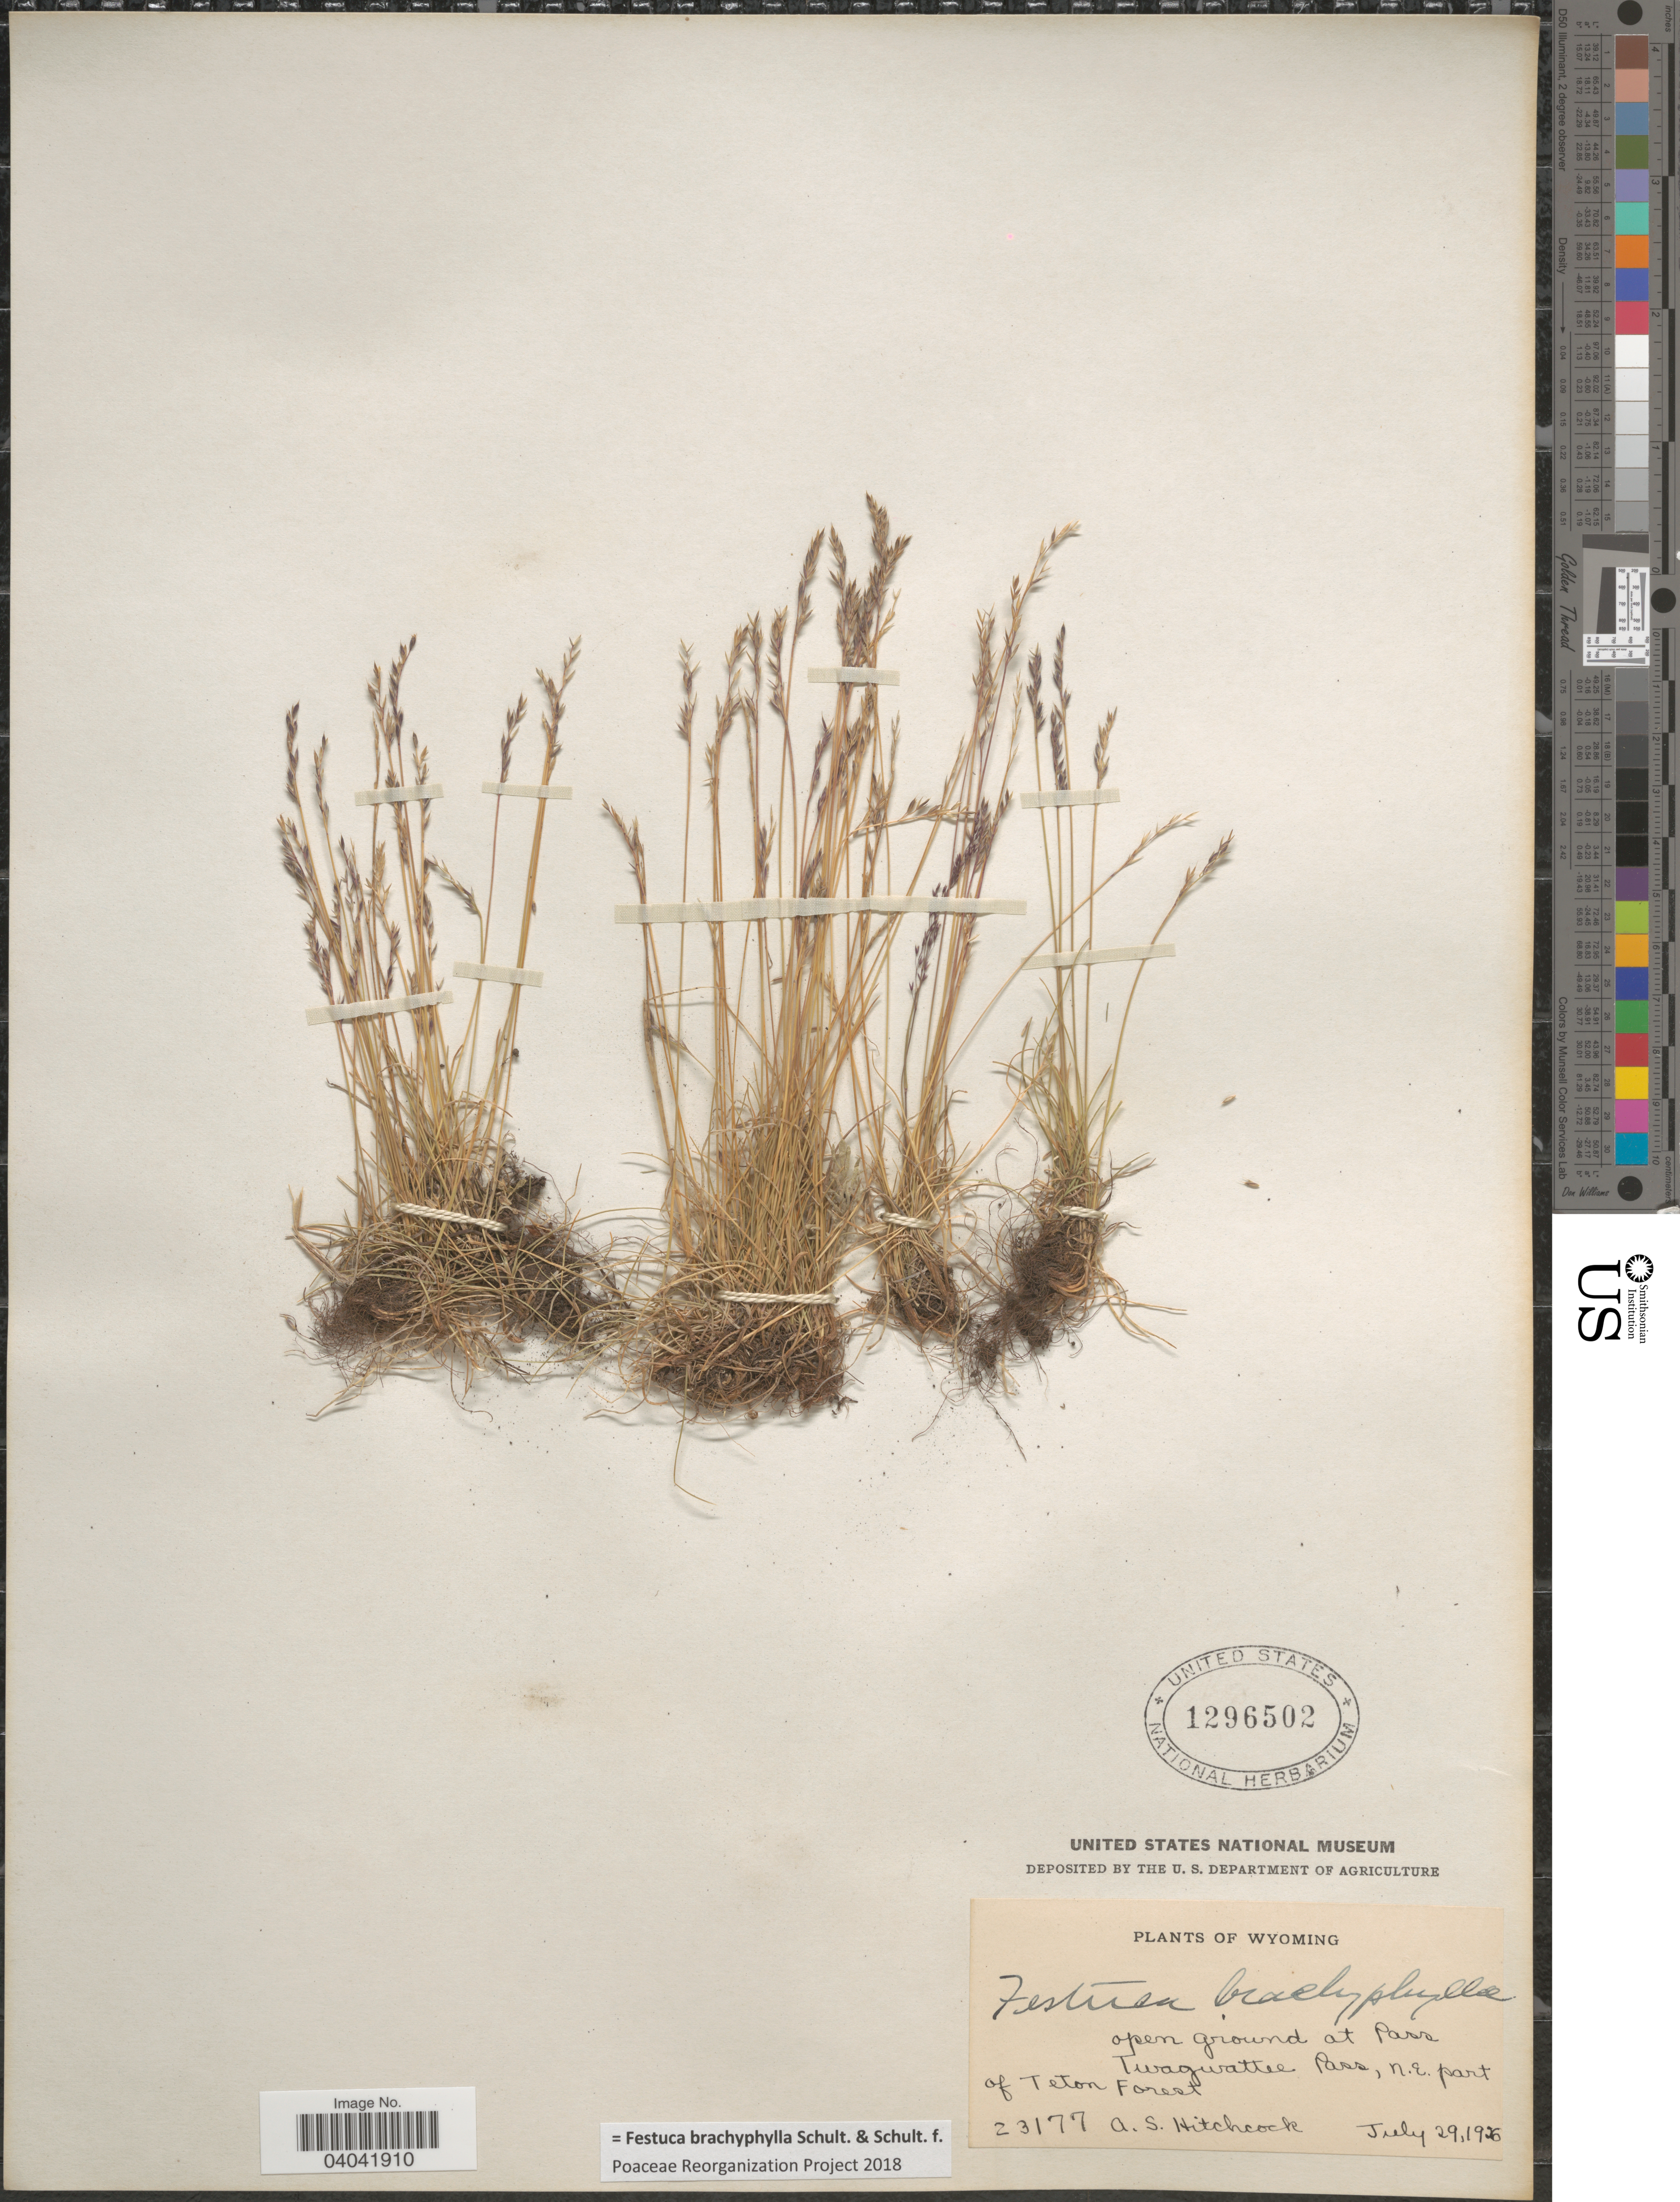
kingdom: Plantae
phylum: Tracheophyta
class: Liliopsida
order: Poales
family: Poaceae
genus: Festuca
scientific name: Festuca brachyphylla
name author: Schult. & Schult. f.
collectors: A. S. Hitchcock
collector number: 23177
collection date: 1926-07-29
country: United States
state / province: Wyoming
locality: Twagwatter Pass, N.E. part of Teton Forest.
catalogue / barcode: US 1296502